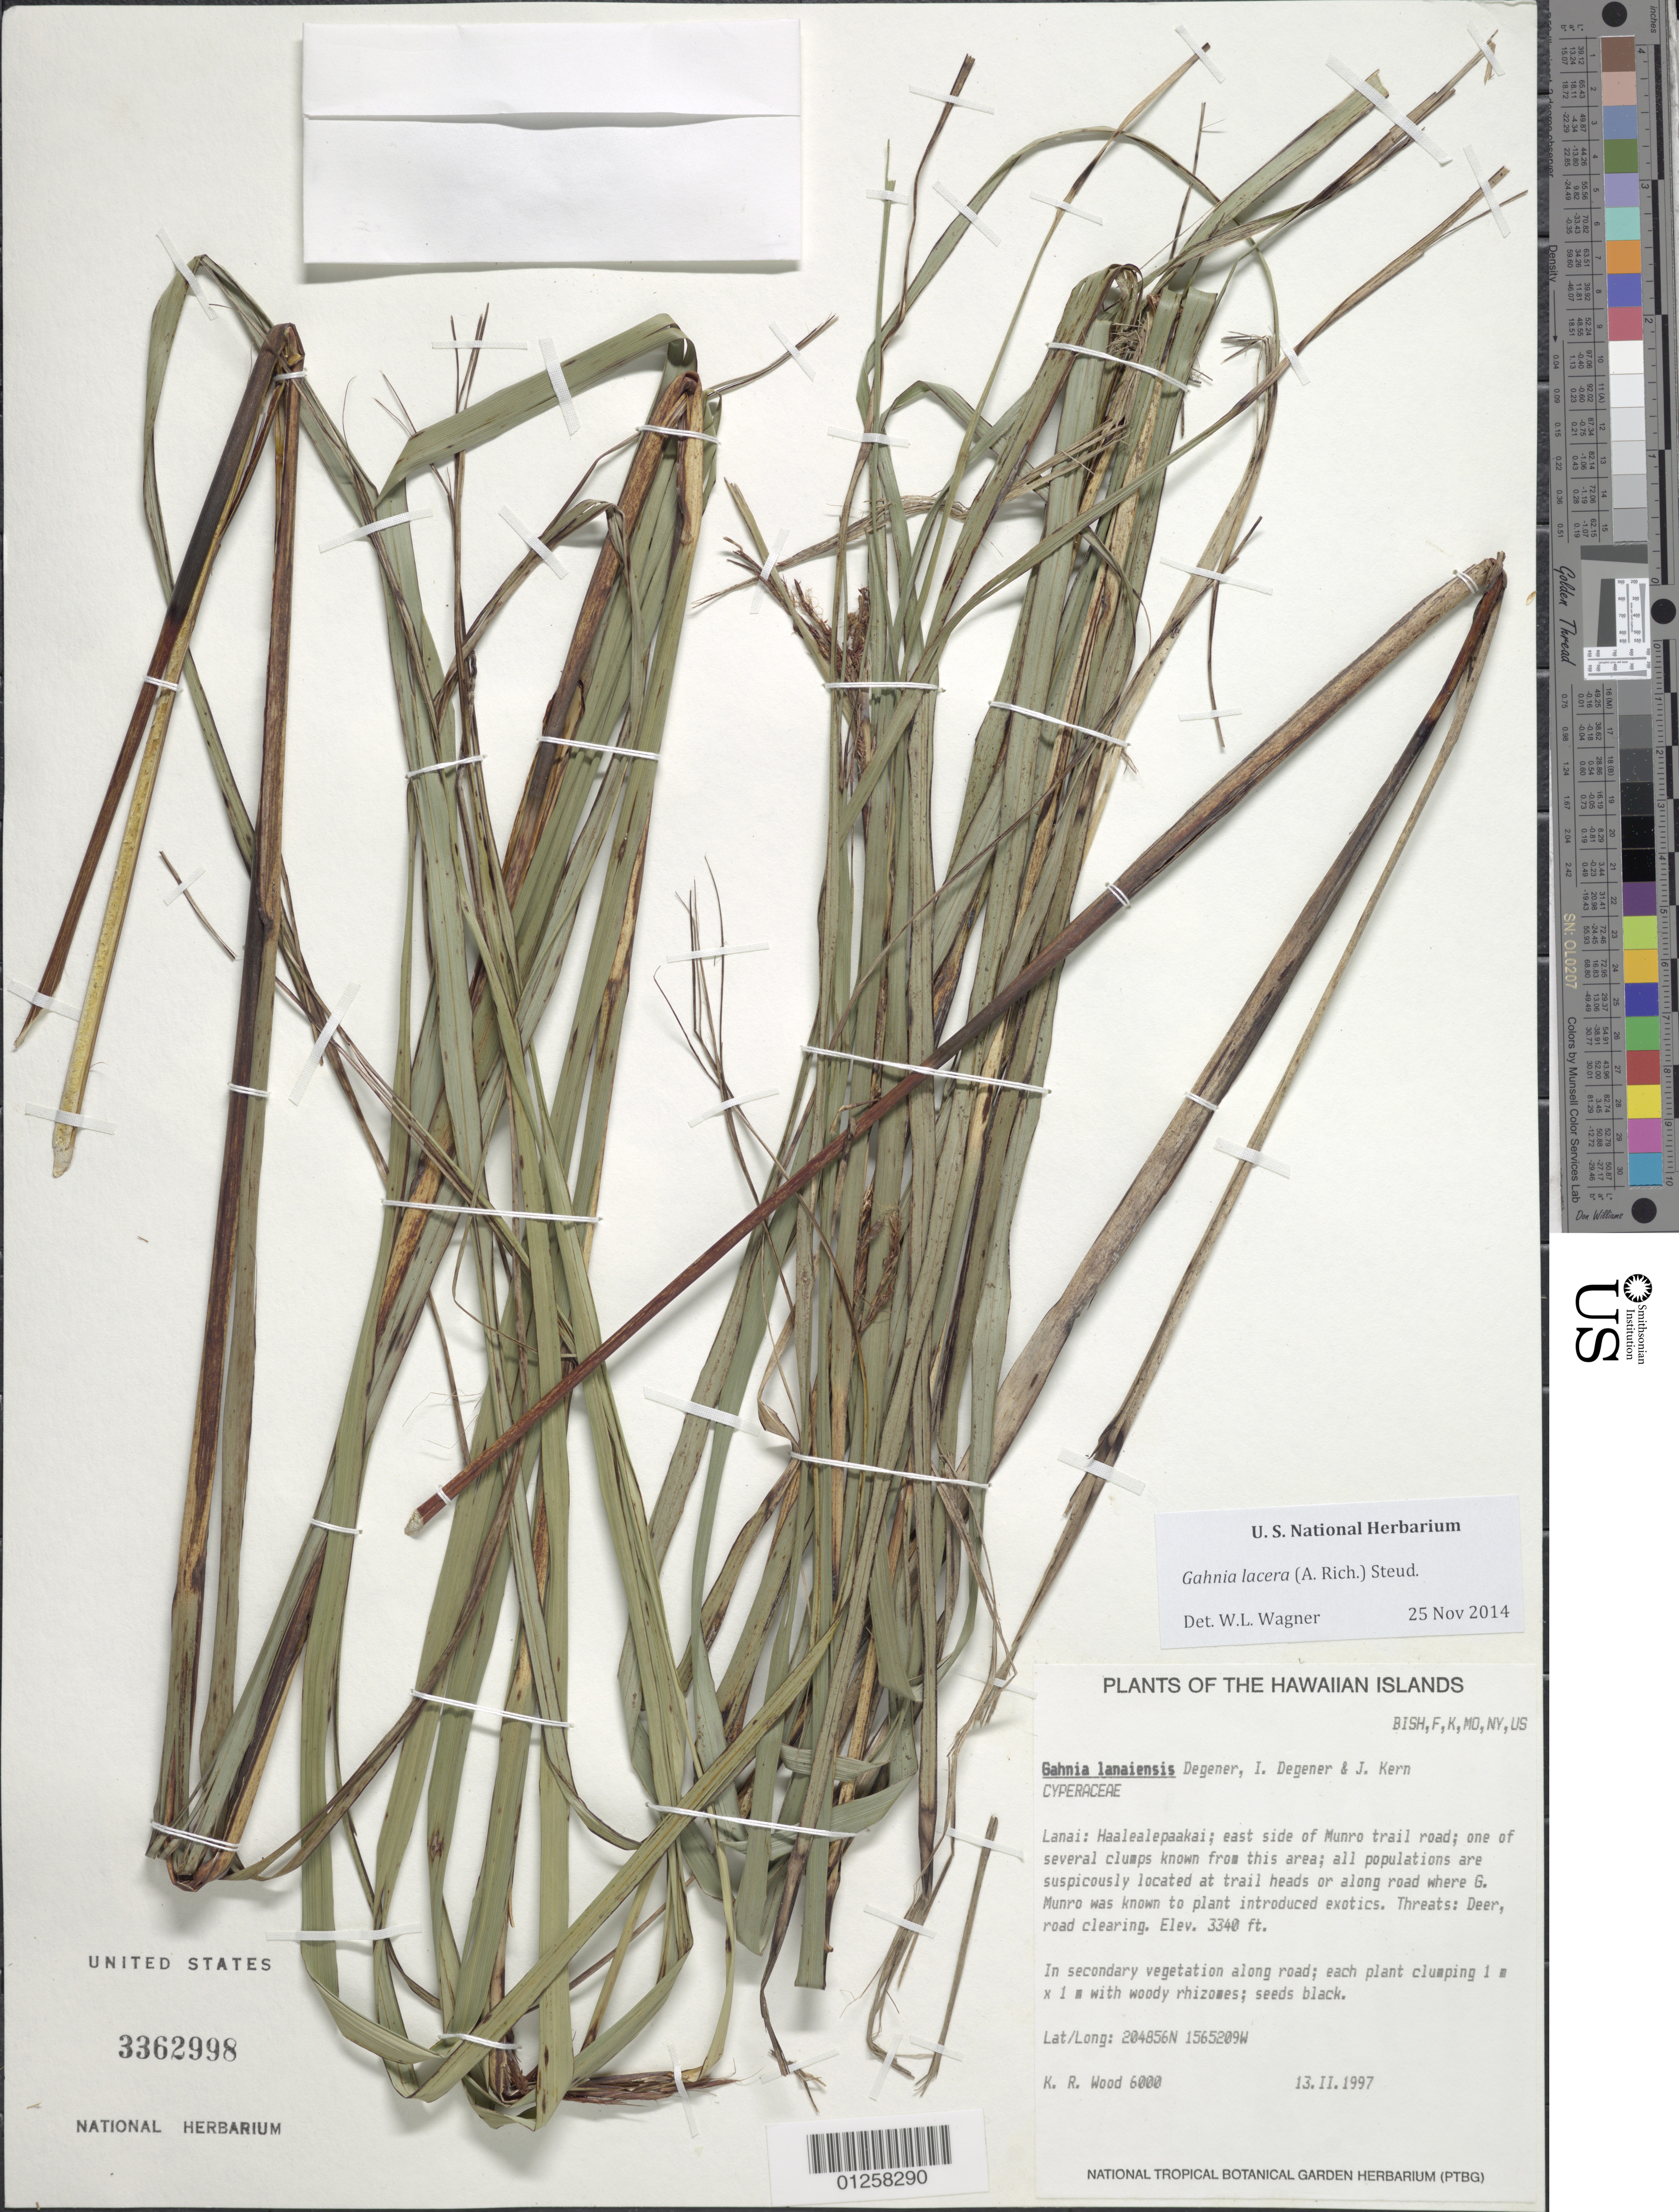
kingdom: Plantae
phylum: Tracheophyta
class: Liliopsida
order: Poales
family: Cyperaceae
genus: Gahnia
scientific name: Gahnia lacera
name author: (R. Lesson ex A. Rich.) Steud.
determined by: Wagner, W. L., (BOT), Smithsonian Institution - National Museum of Natural History (UNITED STATES)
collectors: K. R. Wood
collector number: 6000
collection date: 1997-02-13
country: United States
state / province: Hawaii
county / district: Maui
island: Lana'i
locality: Haalealepaakai; east side of Munro Trail road.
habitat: Along roads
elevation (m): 1018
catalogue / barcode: US 3362998